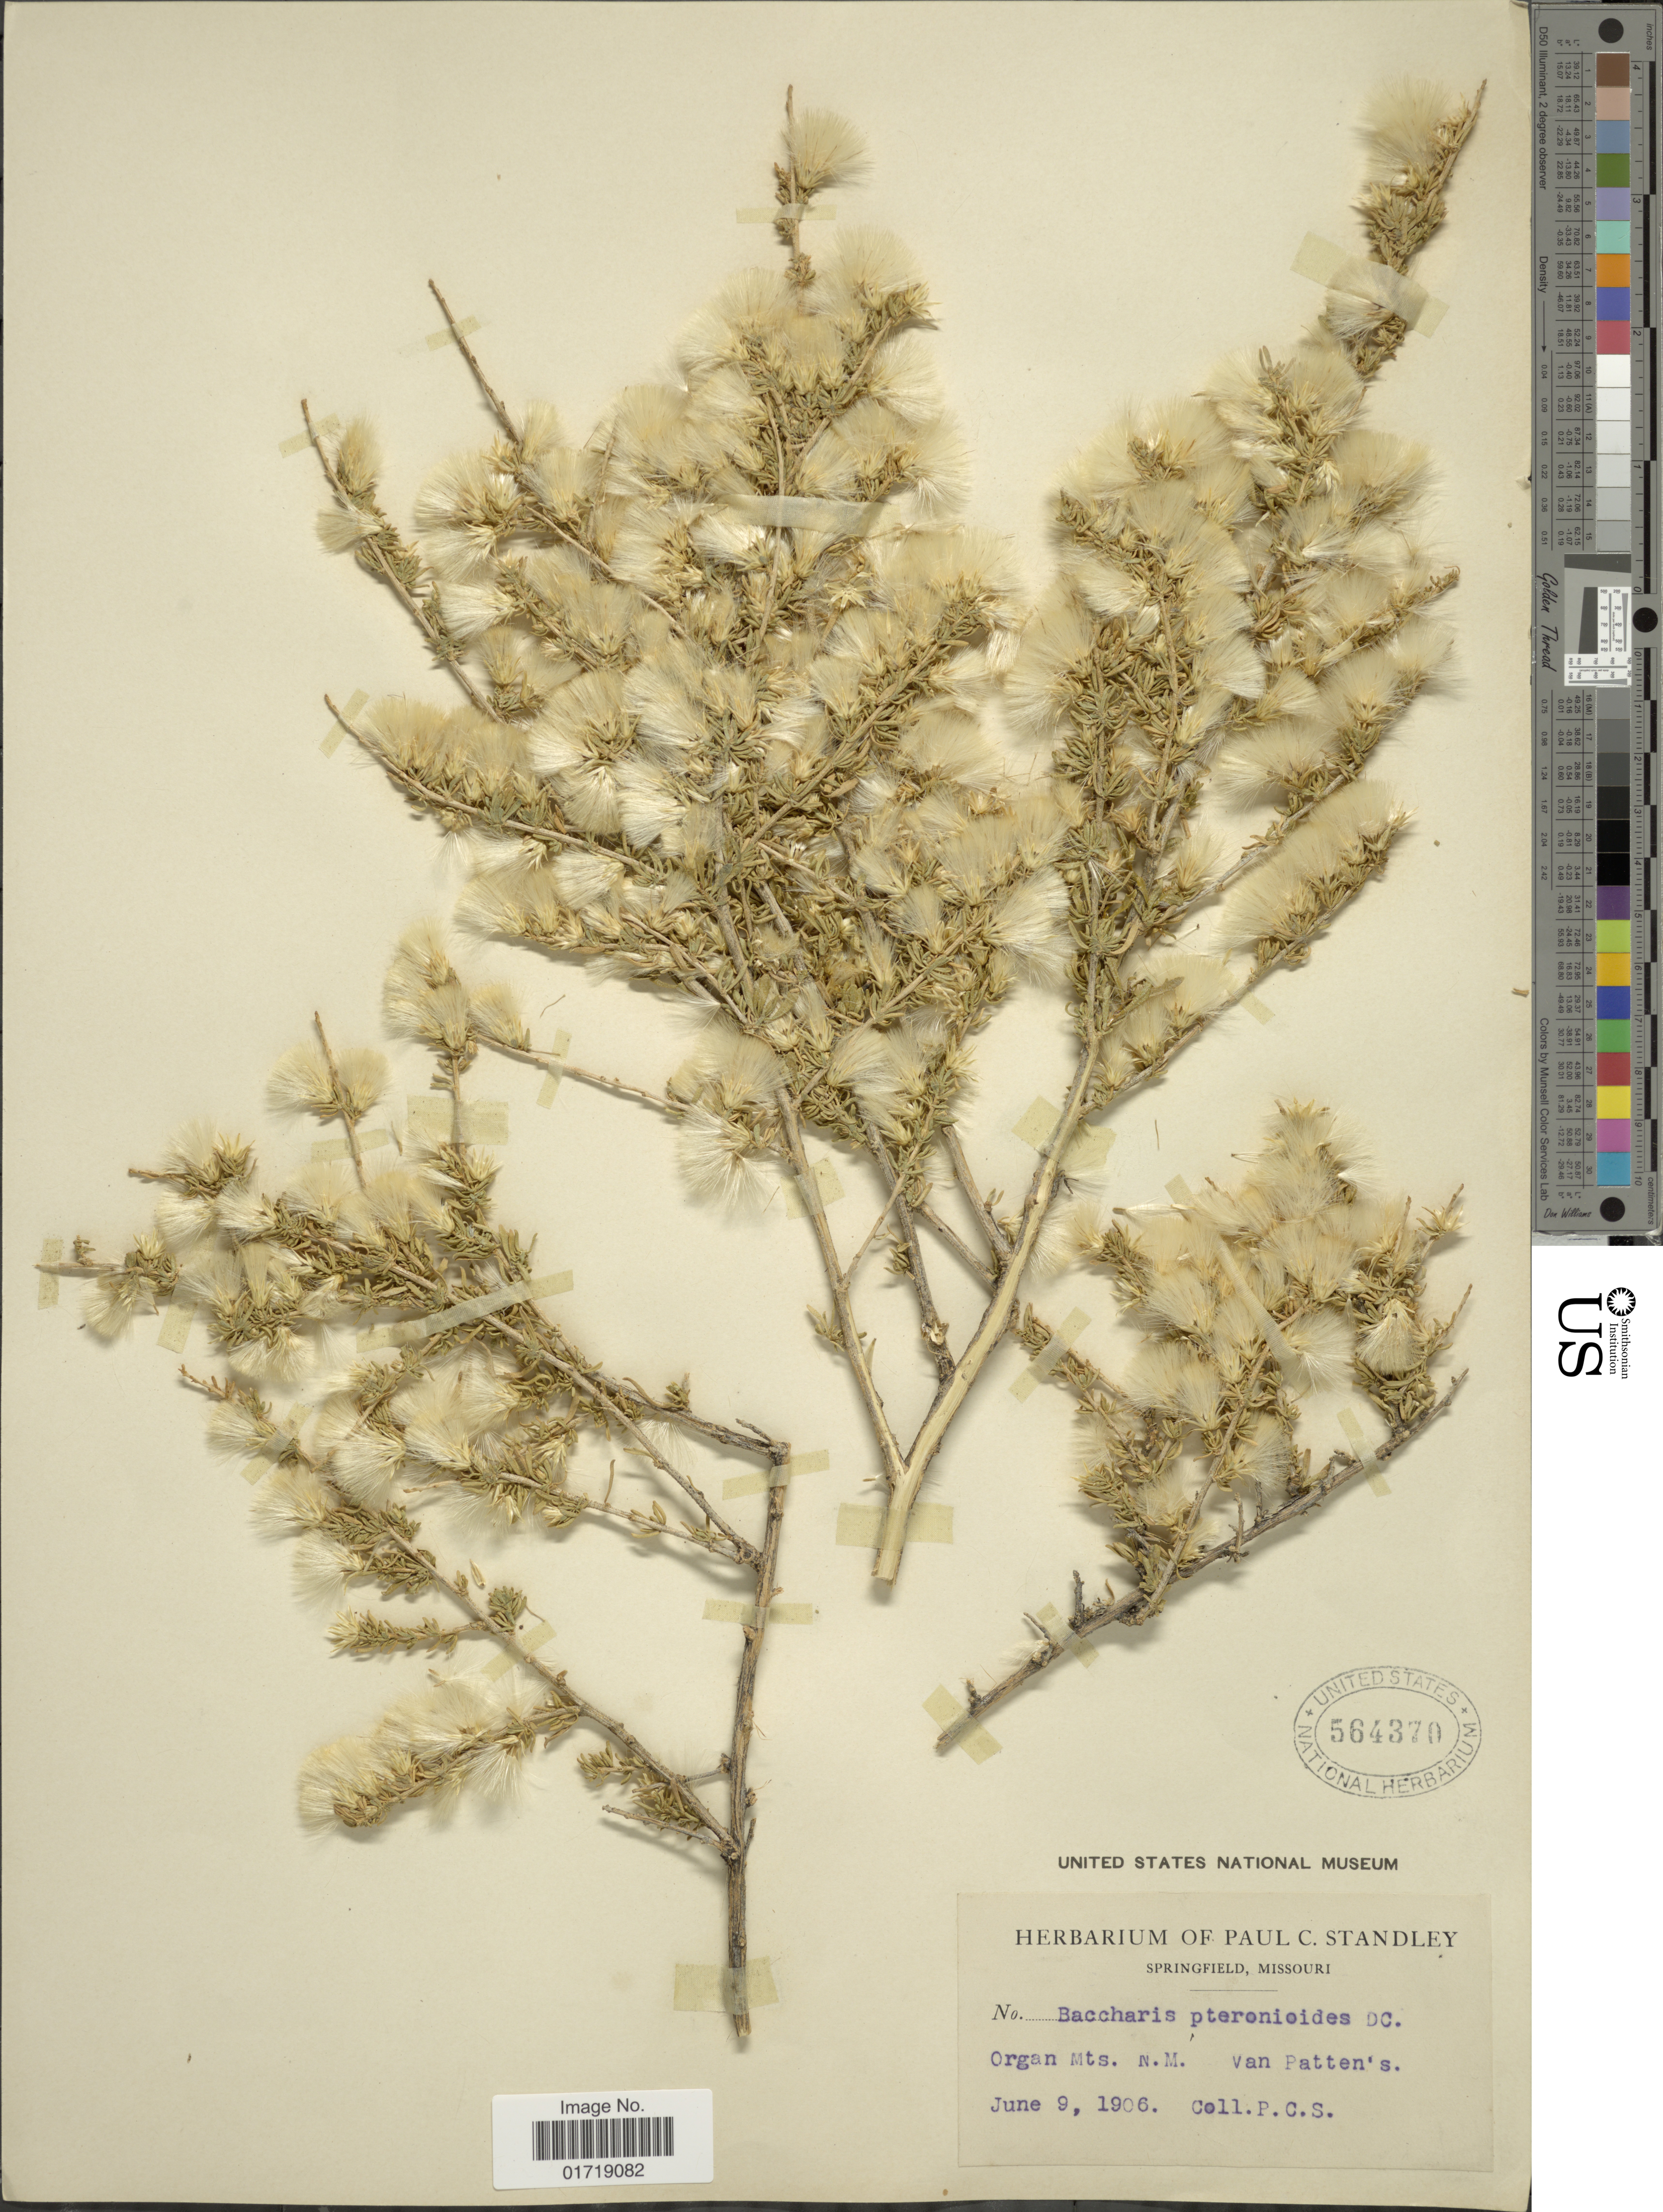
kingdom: Plantae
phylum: Tracheophyta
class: Magnoliopsida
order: Asterales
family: Asteraceae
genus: Baccharis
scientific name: Baccharis pteronioides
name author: DC.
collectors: P. C. Standley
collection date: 1906-06-09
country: United States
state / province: Missouri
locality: Springfield, Missouri, Organ Mts, N.M. Van Patten's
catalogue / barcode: US 564370